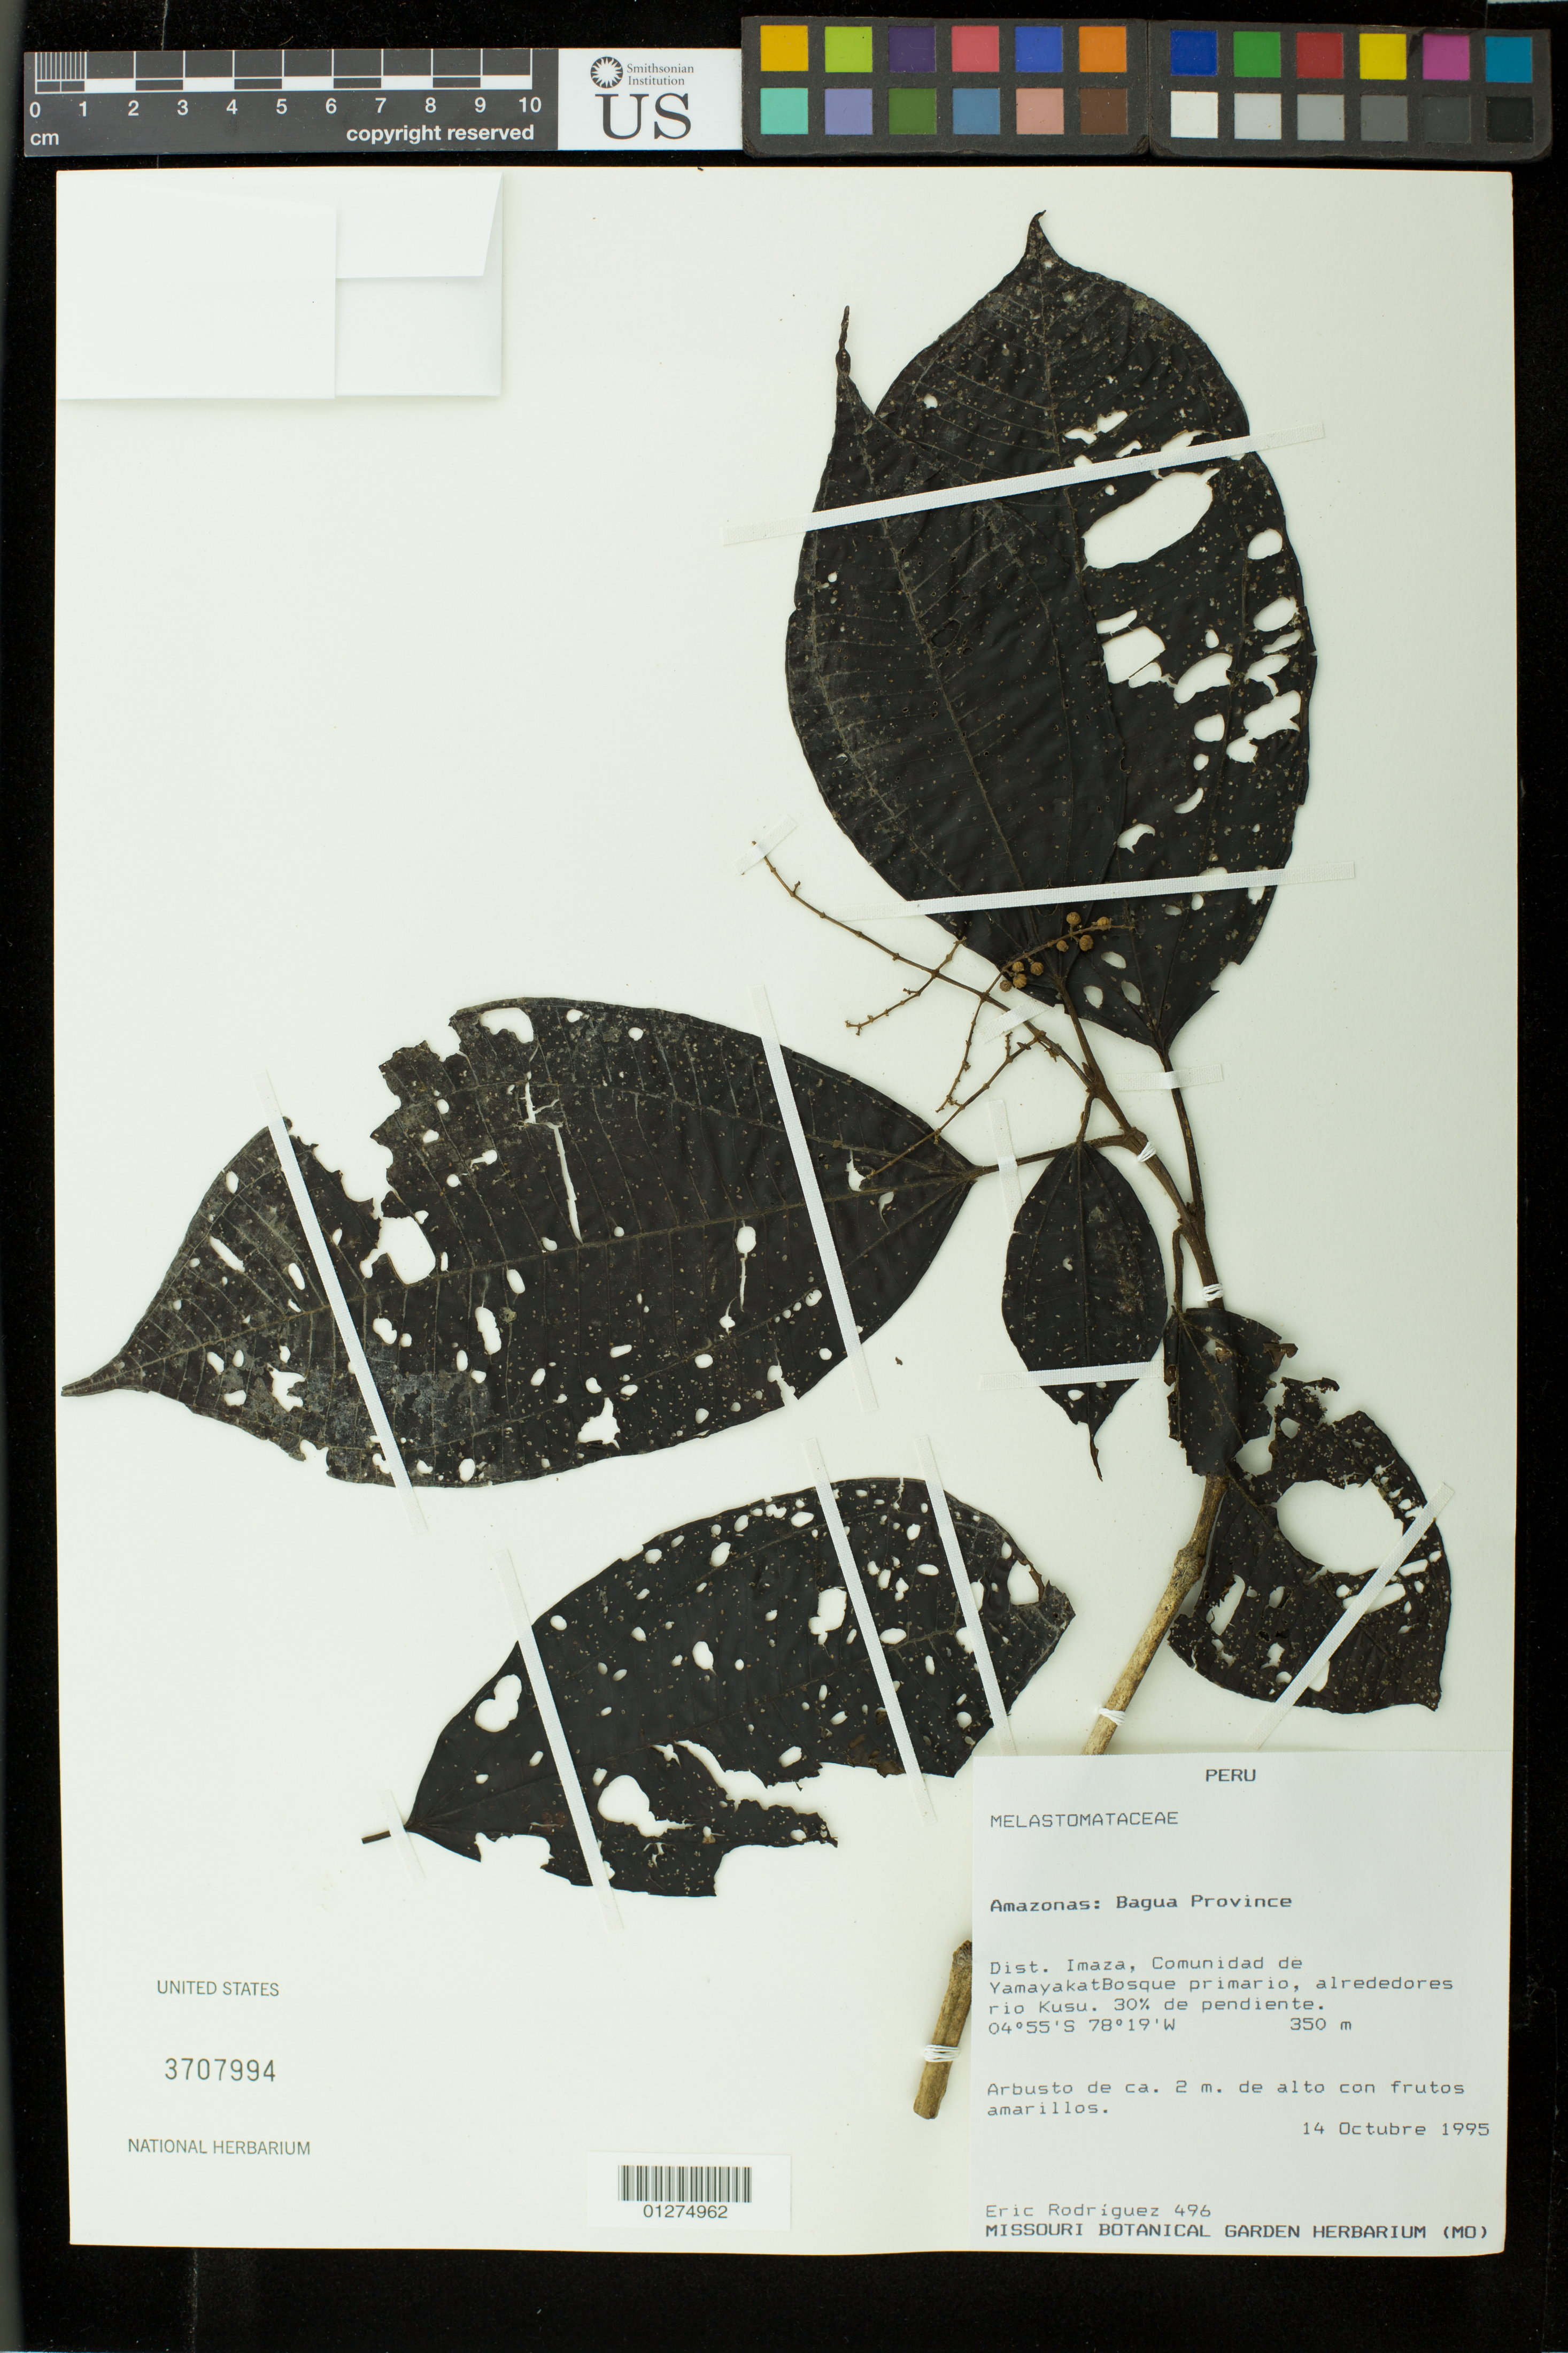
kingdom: Plantae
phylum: Tracheophyta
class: Magnoliopsida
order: Myrtales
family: Melastomataceae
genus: Miconia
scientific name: Miconia phlebodes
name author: Wurdack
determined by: Vásquez, R.; Rojas, R.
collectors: E. Rodriguez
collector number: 496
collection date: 1995-10-14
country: Peru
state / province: Amazonas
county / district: Bagua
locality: Dist. Imaza, Comunidad de Yamayakat, bosque primario alrededores rio Kusu.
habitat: bosque primario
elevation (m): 350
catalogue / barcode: US 3707994